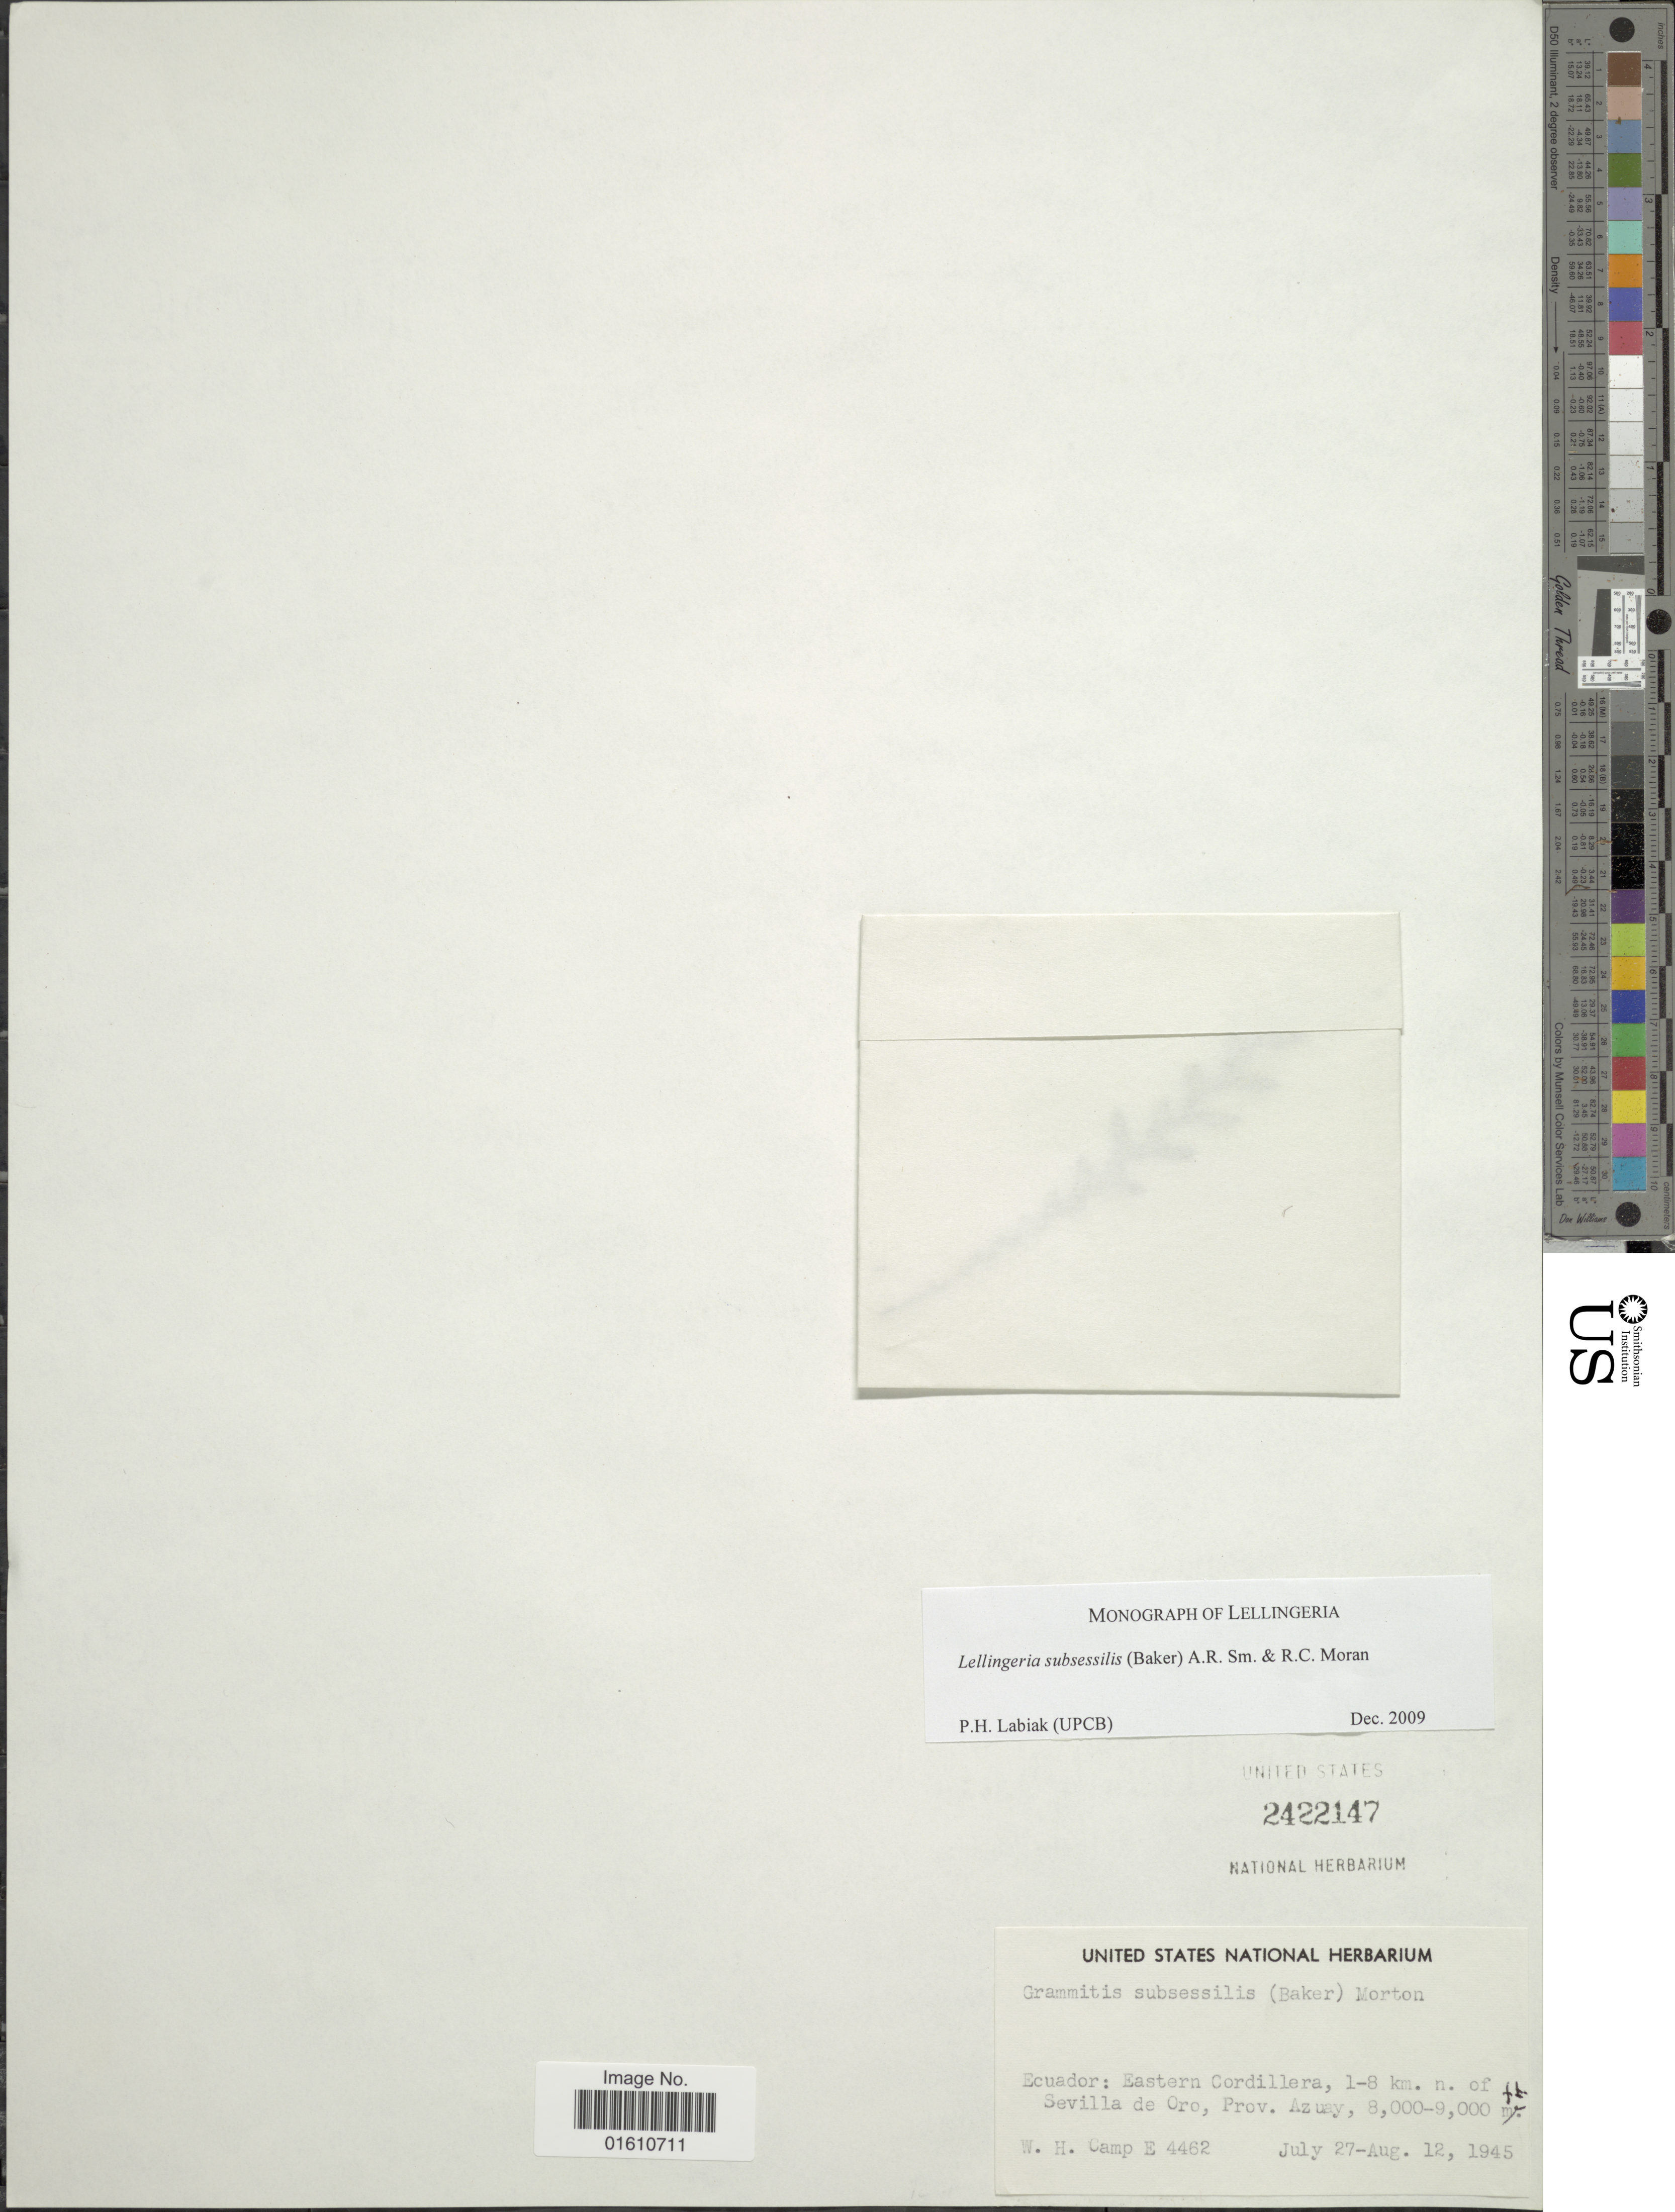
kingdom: Plantae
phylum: Tracheophyta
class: Polypodiopsida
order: Polypodiales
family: Polypodiaceae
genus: Lellingeria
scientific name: Lellingeria subsessilis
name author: (Baker) A.R. Sm. & R.C. Moran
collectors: W. H. Camp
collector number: E4462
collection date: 1945-07-27/1945-08-12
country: Ecuador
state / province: Azuay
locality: Ecuador: Eastern Cordillera, 1-8 km. n. of Sevilla de Oro, Prov. Azuay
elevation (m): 2438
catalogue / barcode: US 2422147